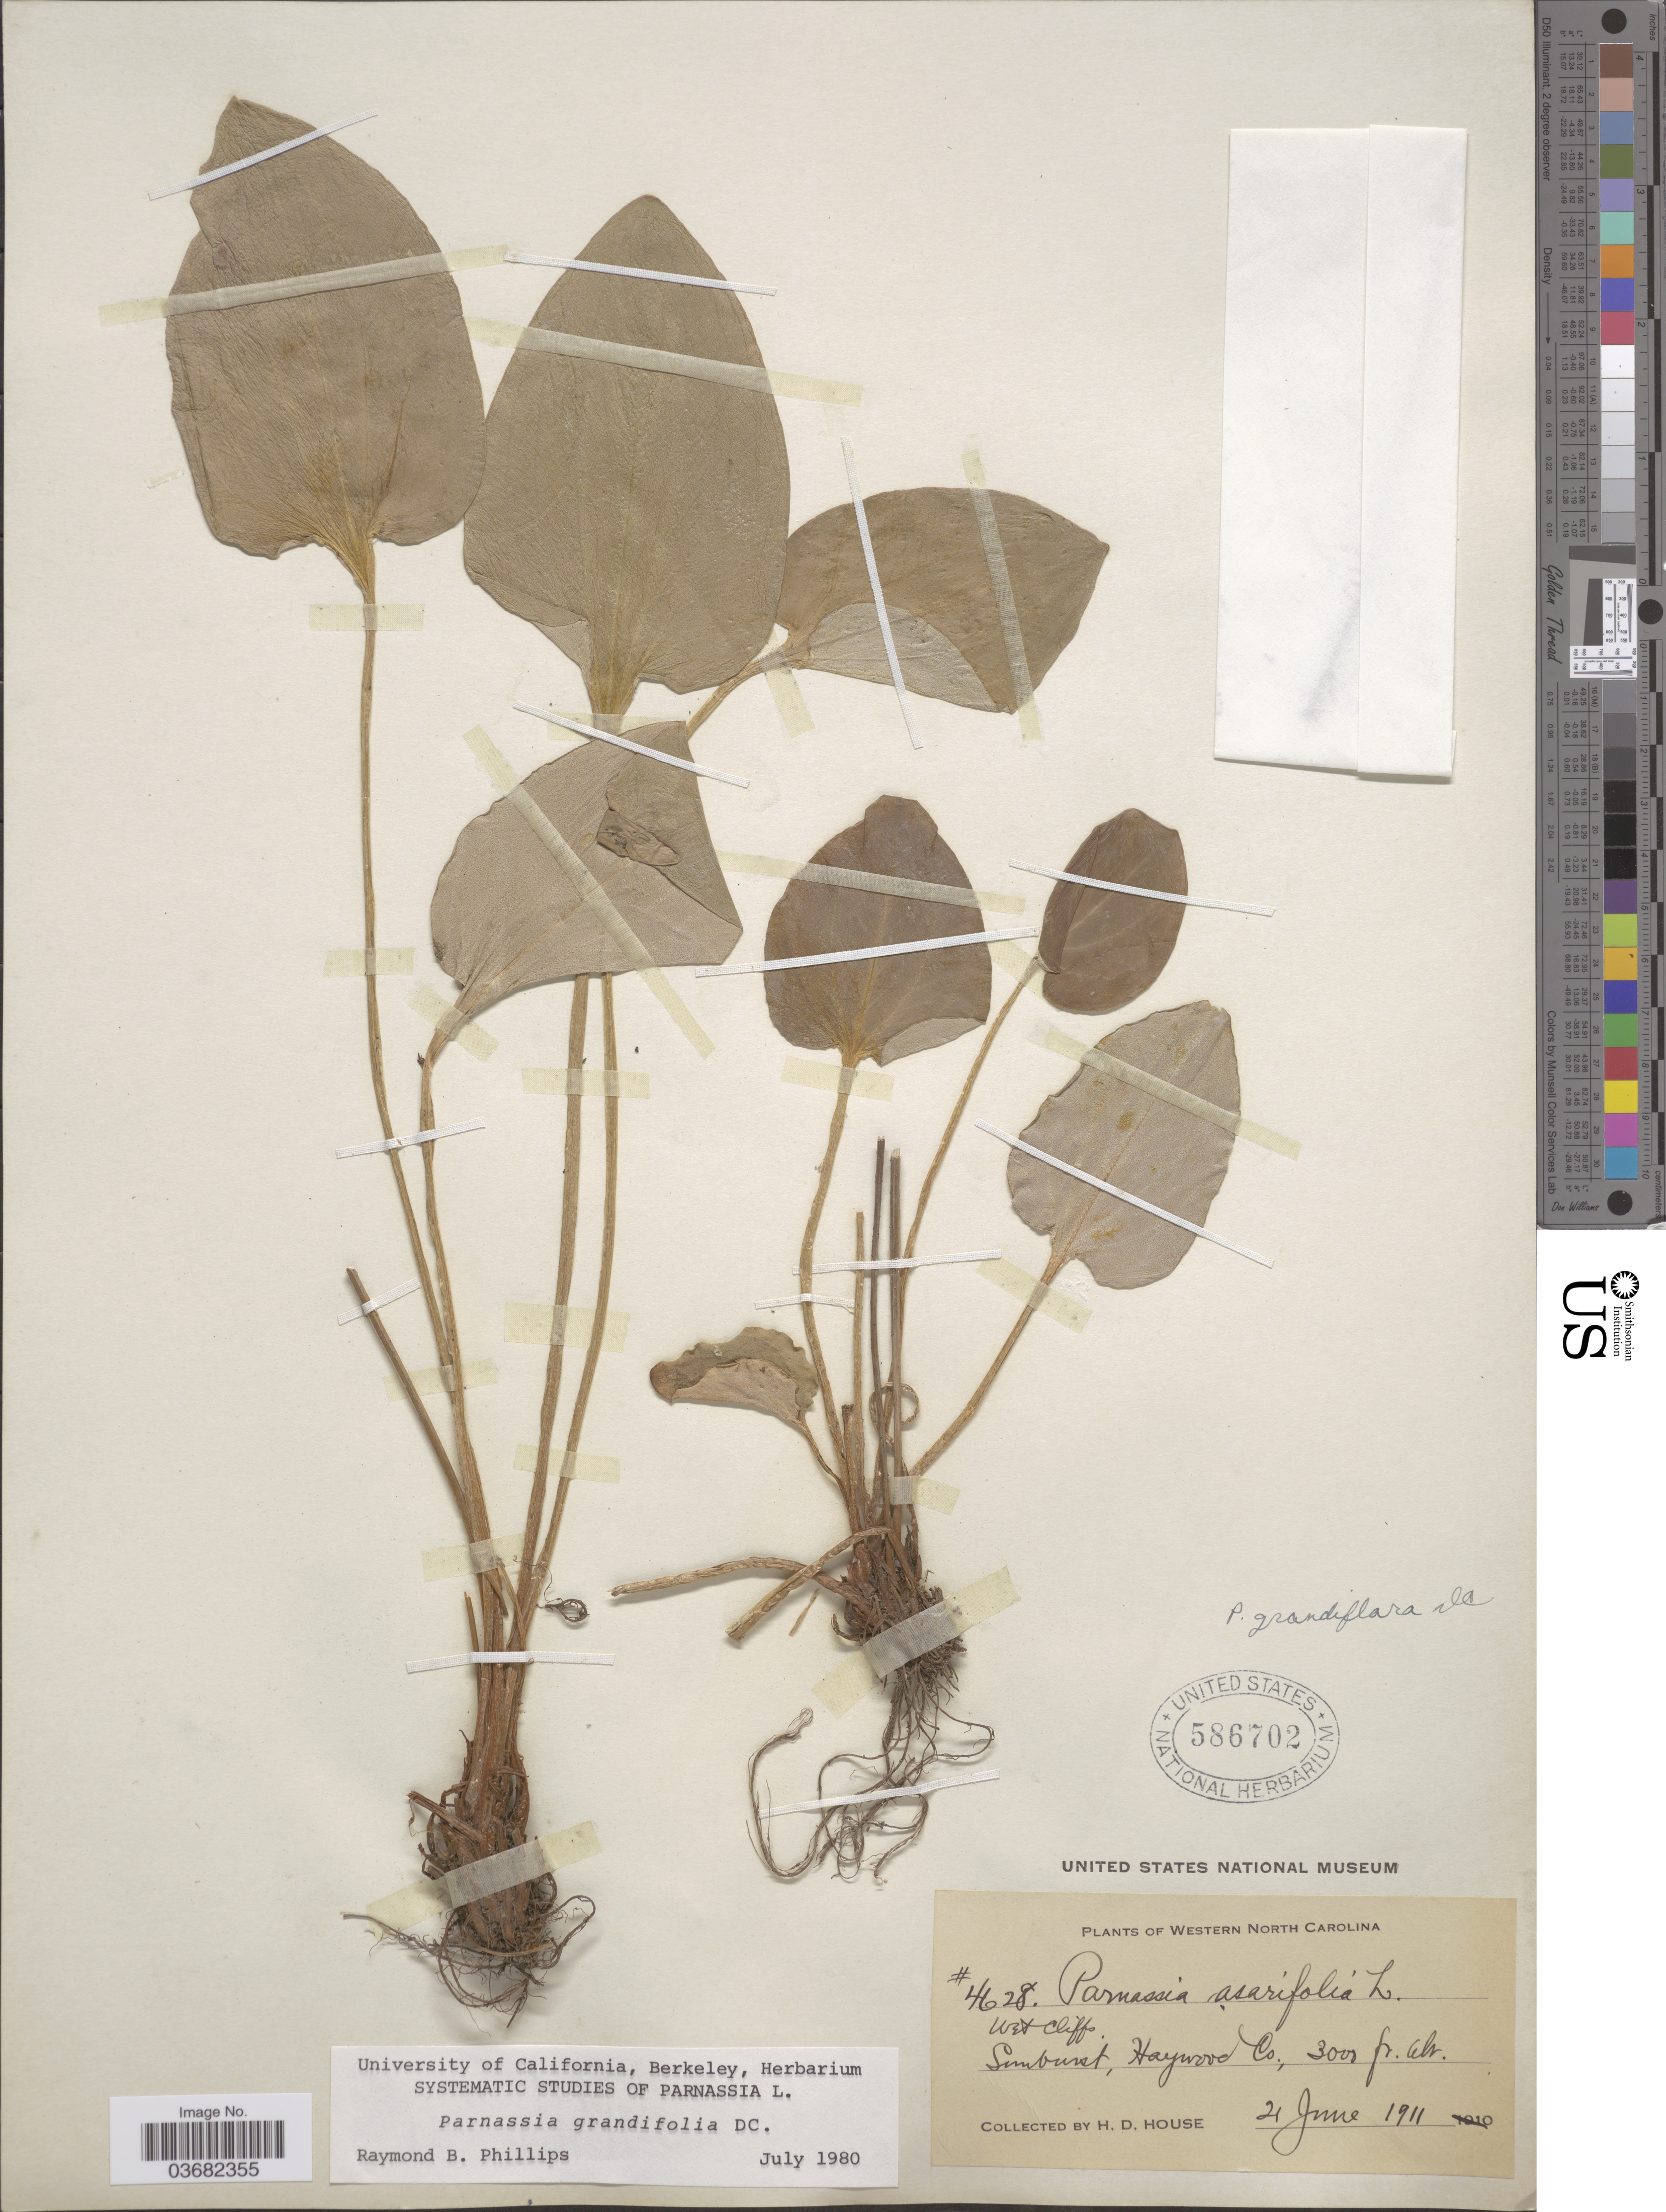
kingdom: Plantae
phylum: Tracheophyta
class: Magnoliopsida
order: Celastrales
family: Parnassiaceae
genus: Parnassia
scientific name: Parnassia grandifolia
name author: DC.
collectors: H. D. House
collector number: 4628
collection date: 1911-06-21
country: United States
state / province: North Carolina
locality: Western North Carolina. Sunburst, Haywood Co.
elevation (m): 914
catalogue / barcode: US 586702